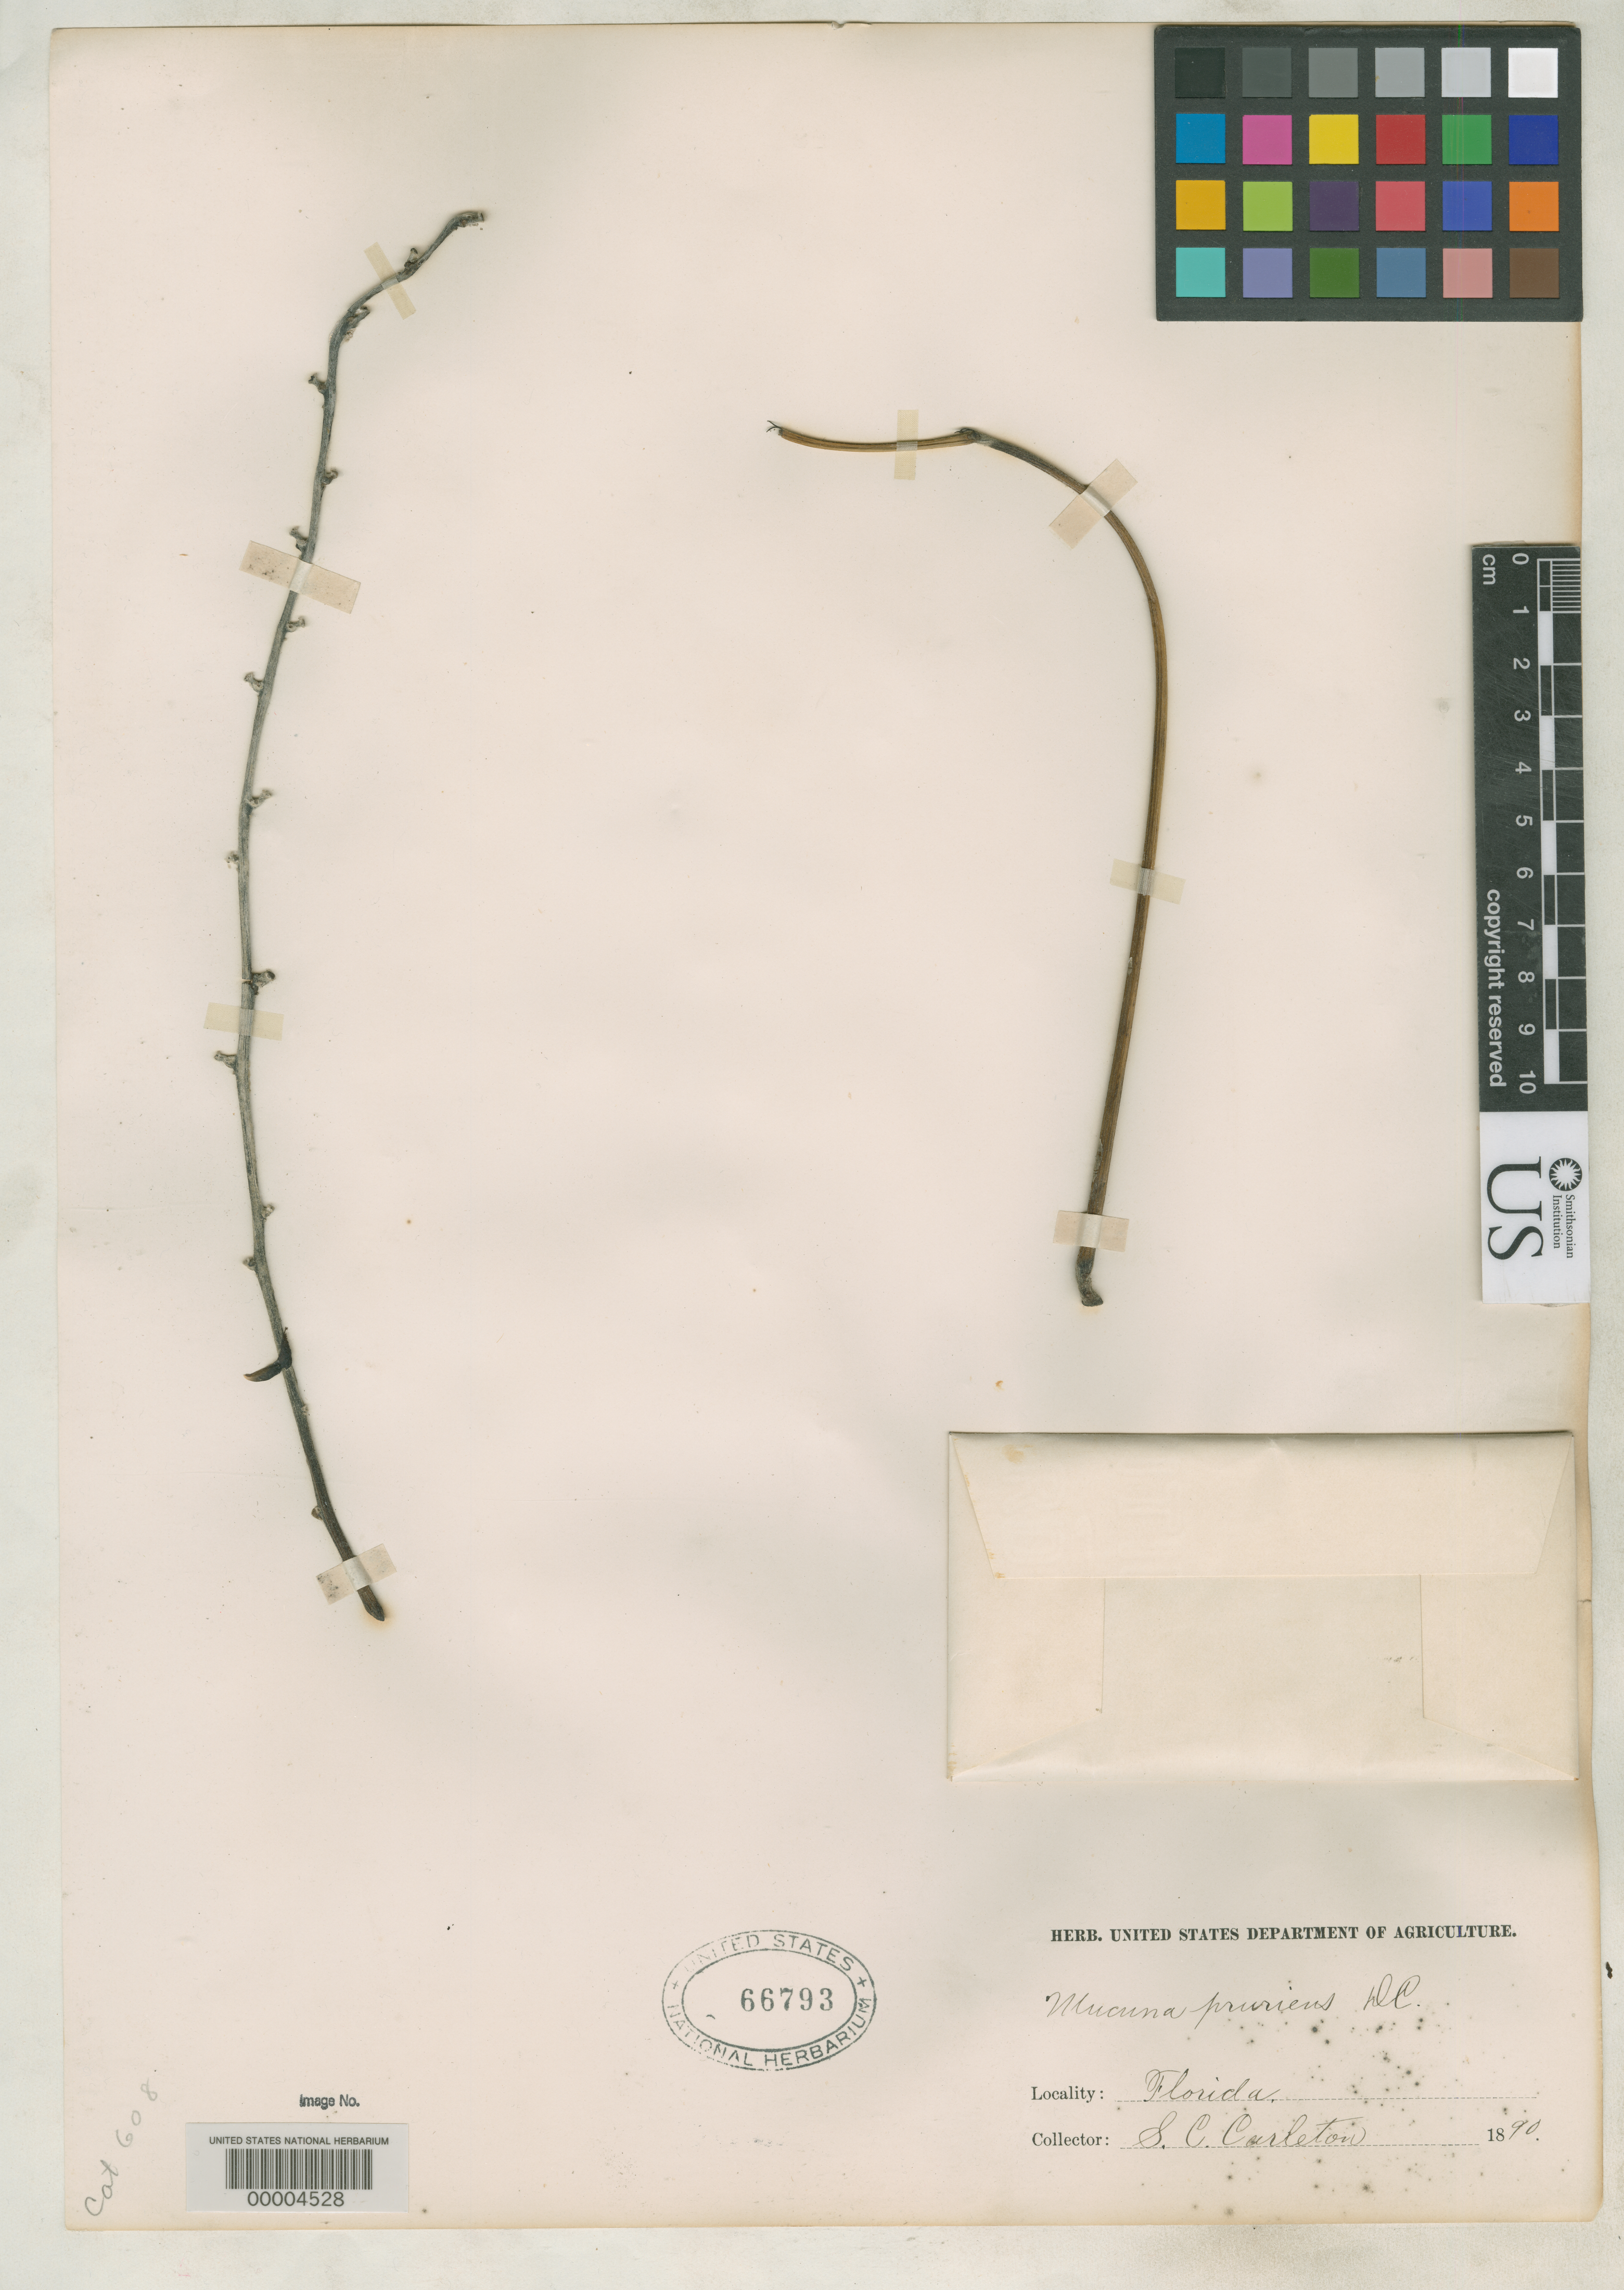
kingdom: Plantae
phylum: Tracheophyta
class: Magnoliopsida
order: Fabales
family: Fabaceae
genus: Stizolobium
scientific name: Stizolobium deeringianum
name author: Bort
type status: Holotype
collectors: S. Carleton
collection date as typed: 22 Sep 1890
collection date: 1890-09-22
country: United States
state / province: Florida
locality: Argo.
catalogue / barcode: US 66793